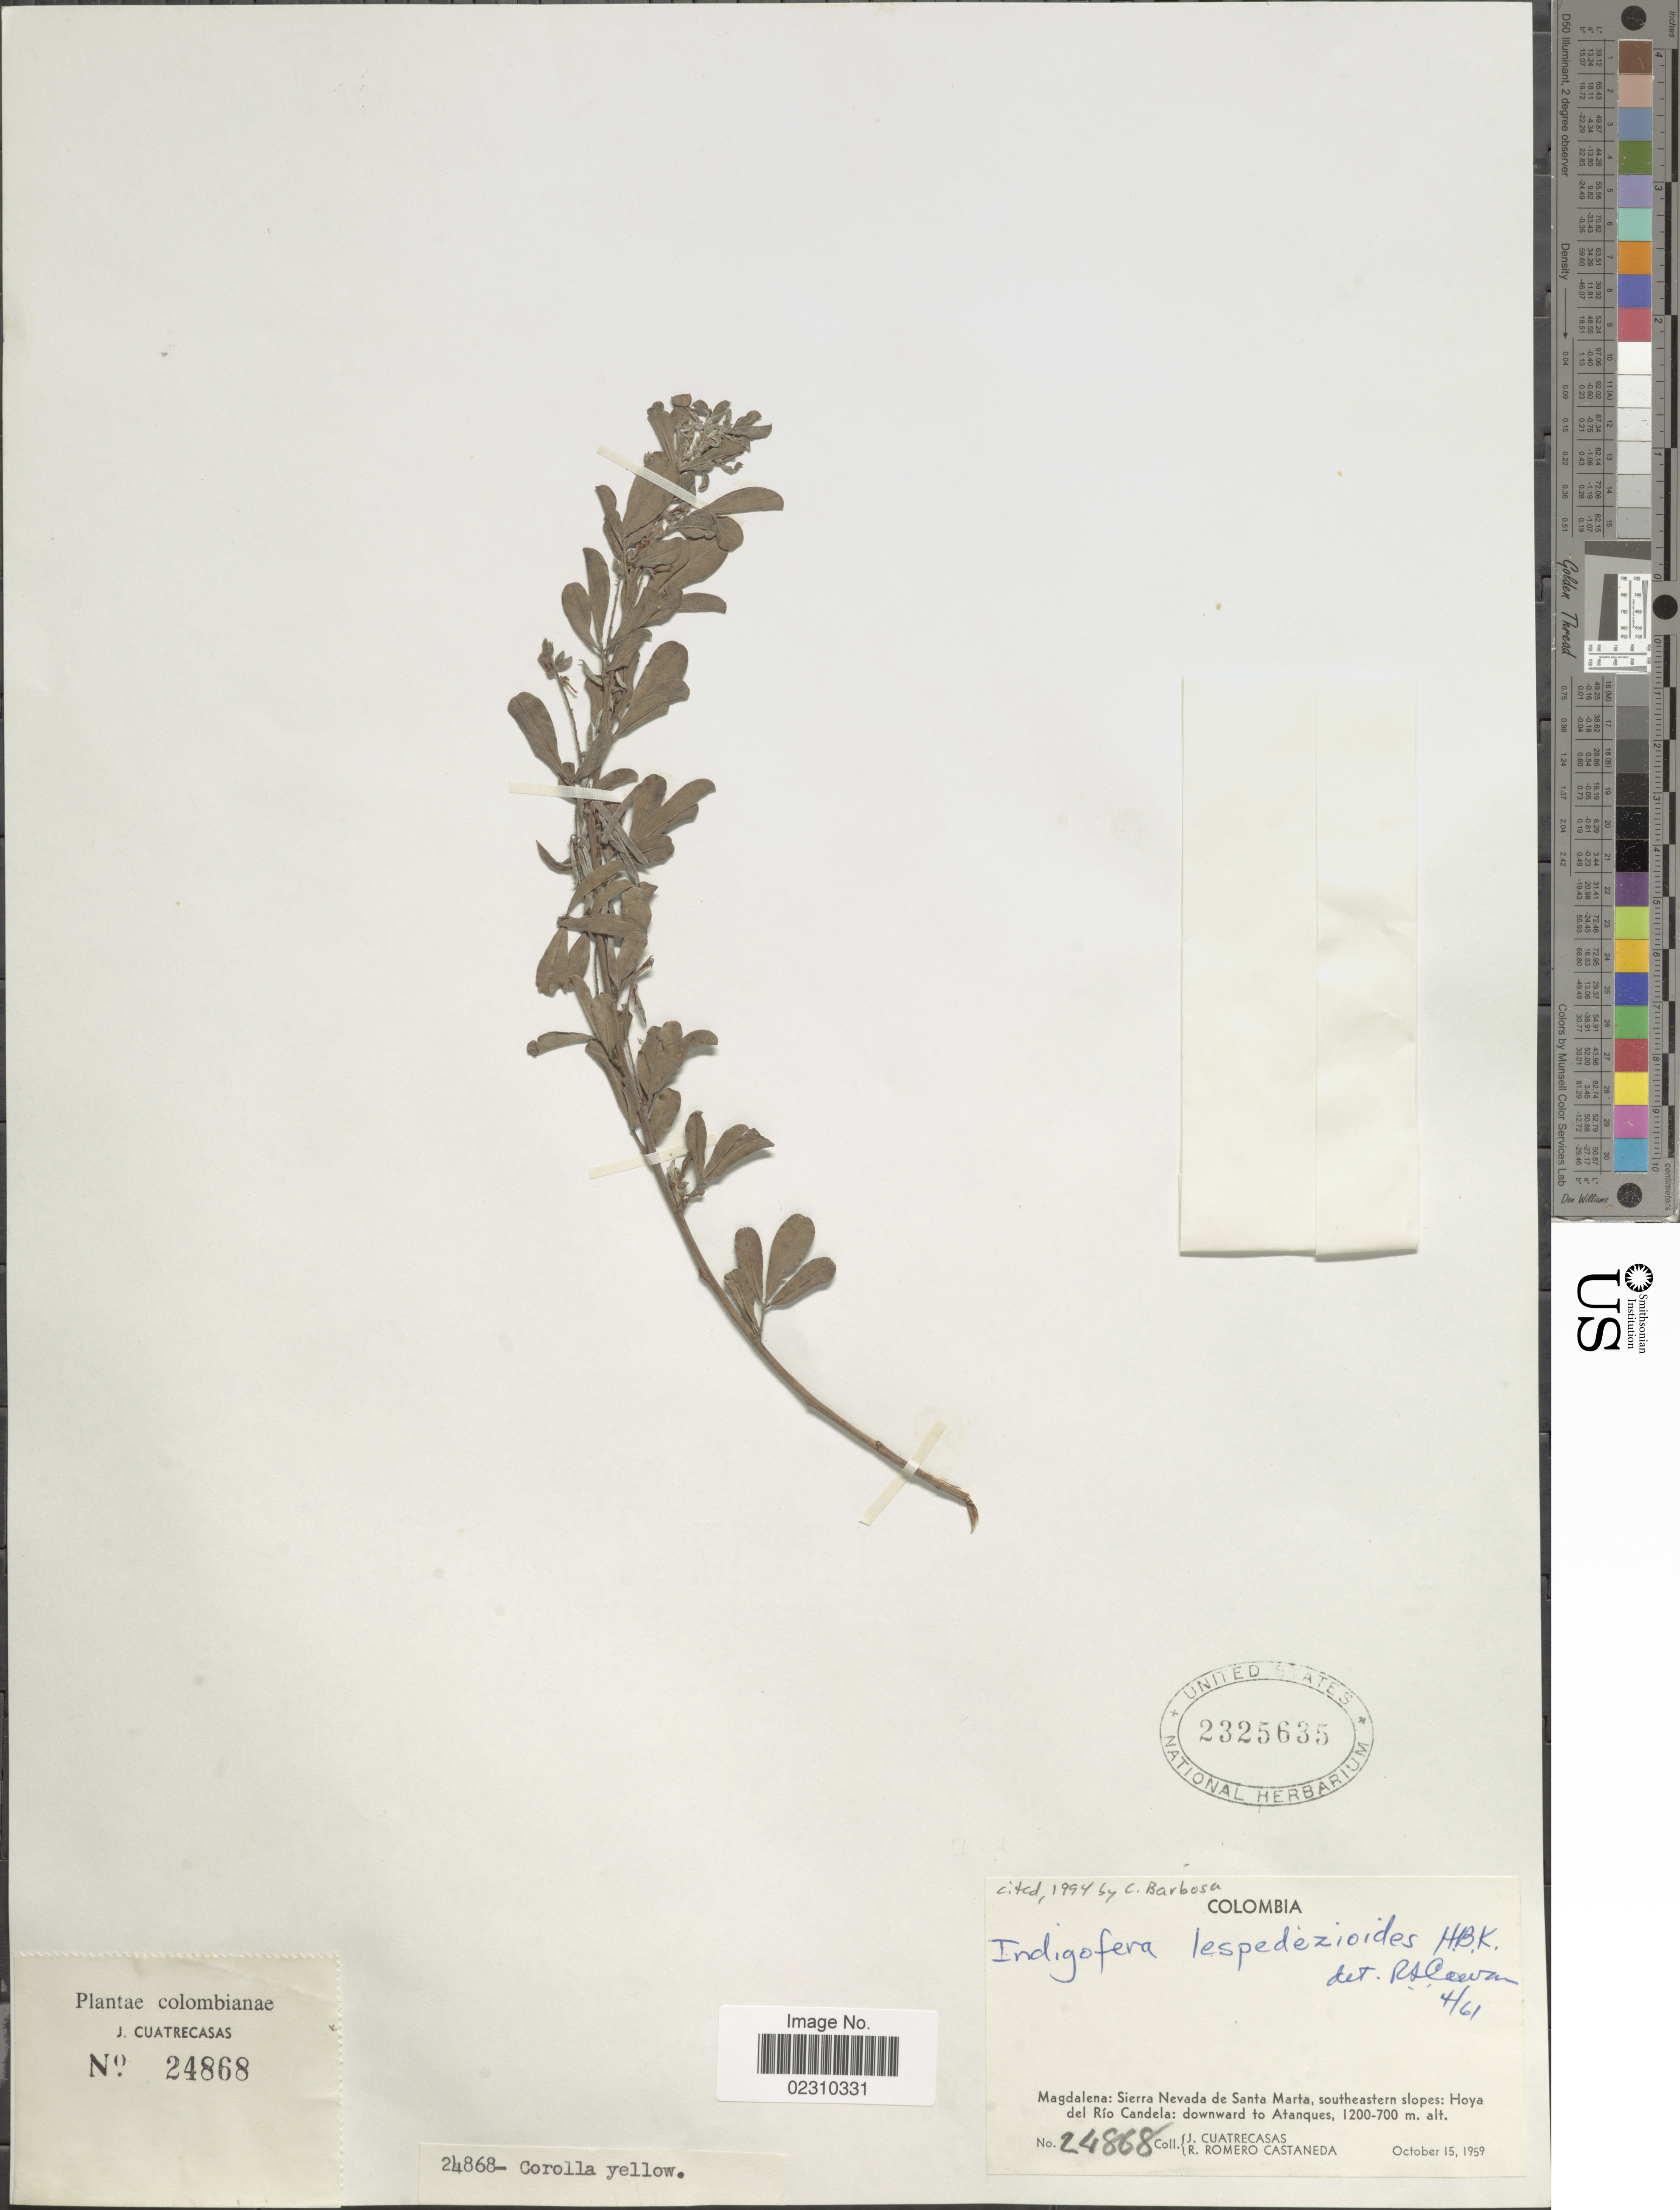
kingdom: Plantae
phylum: Tracheophyta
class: Magnoliopsida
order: Fabales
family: Fabaceae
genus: Indigofera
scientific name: Indigofera lespedezioides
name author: Kunth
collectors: J. Cuatrecasas & R. Romero Castañeda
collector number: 24868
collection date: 1959-10-15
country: Colombia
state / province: Magdalena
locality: Colombia, Magdalena: Sierre Nevada de Santa Marta, southeastern slopes: Hoya del Rio Candela: downward to Atanques.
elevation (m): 700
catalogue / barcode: US 2325635